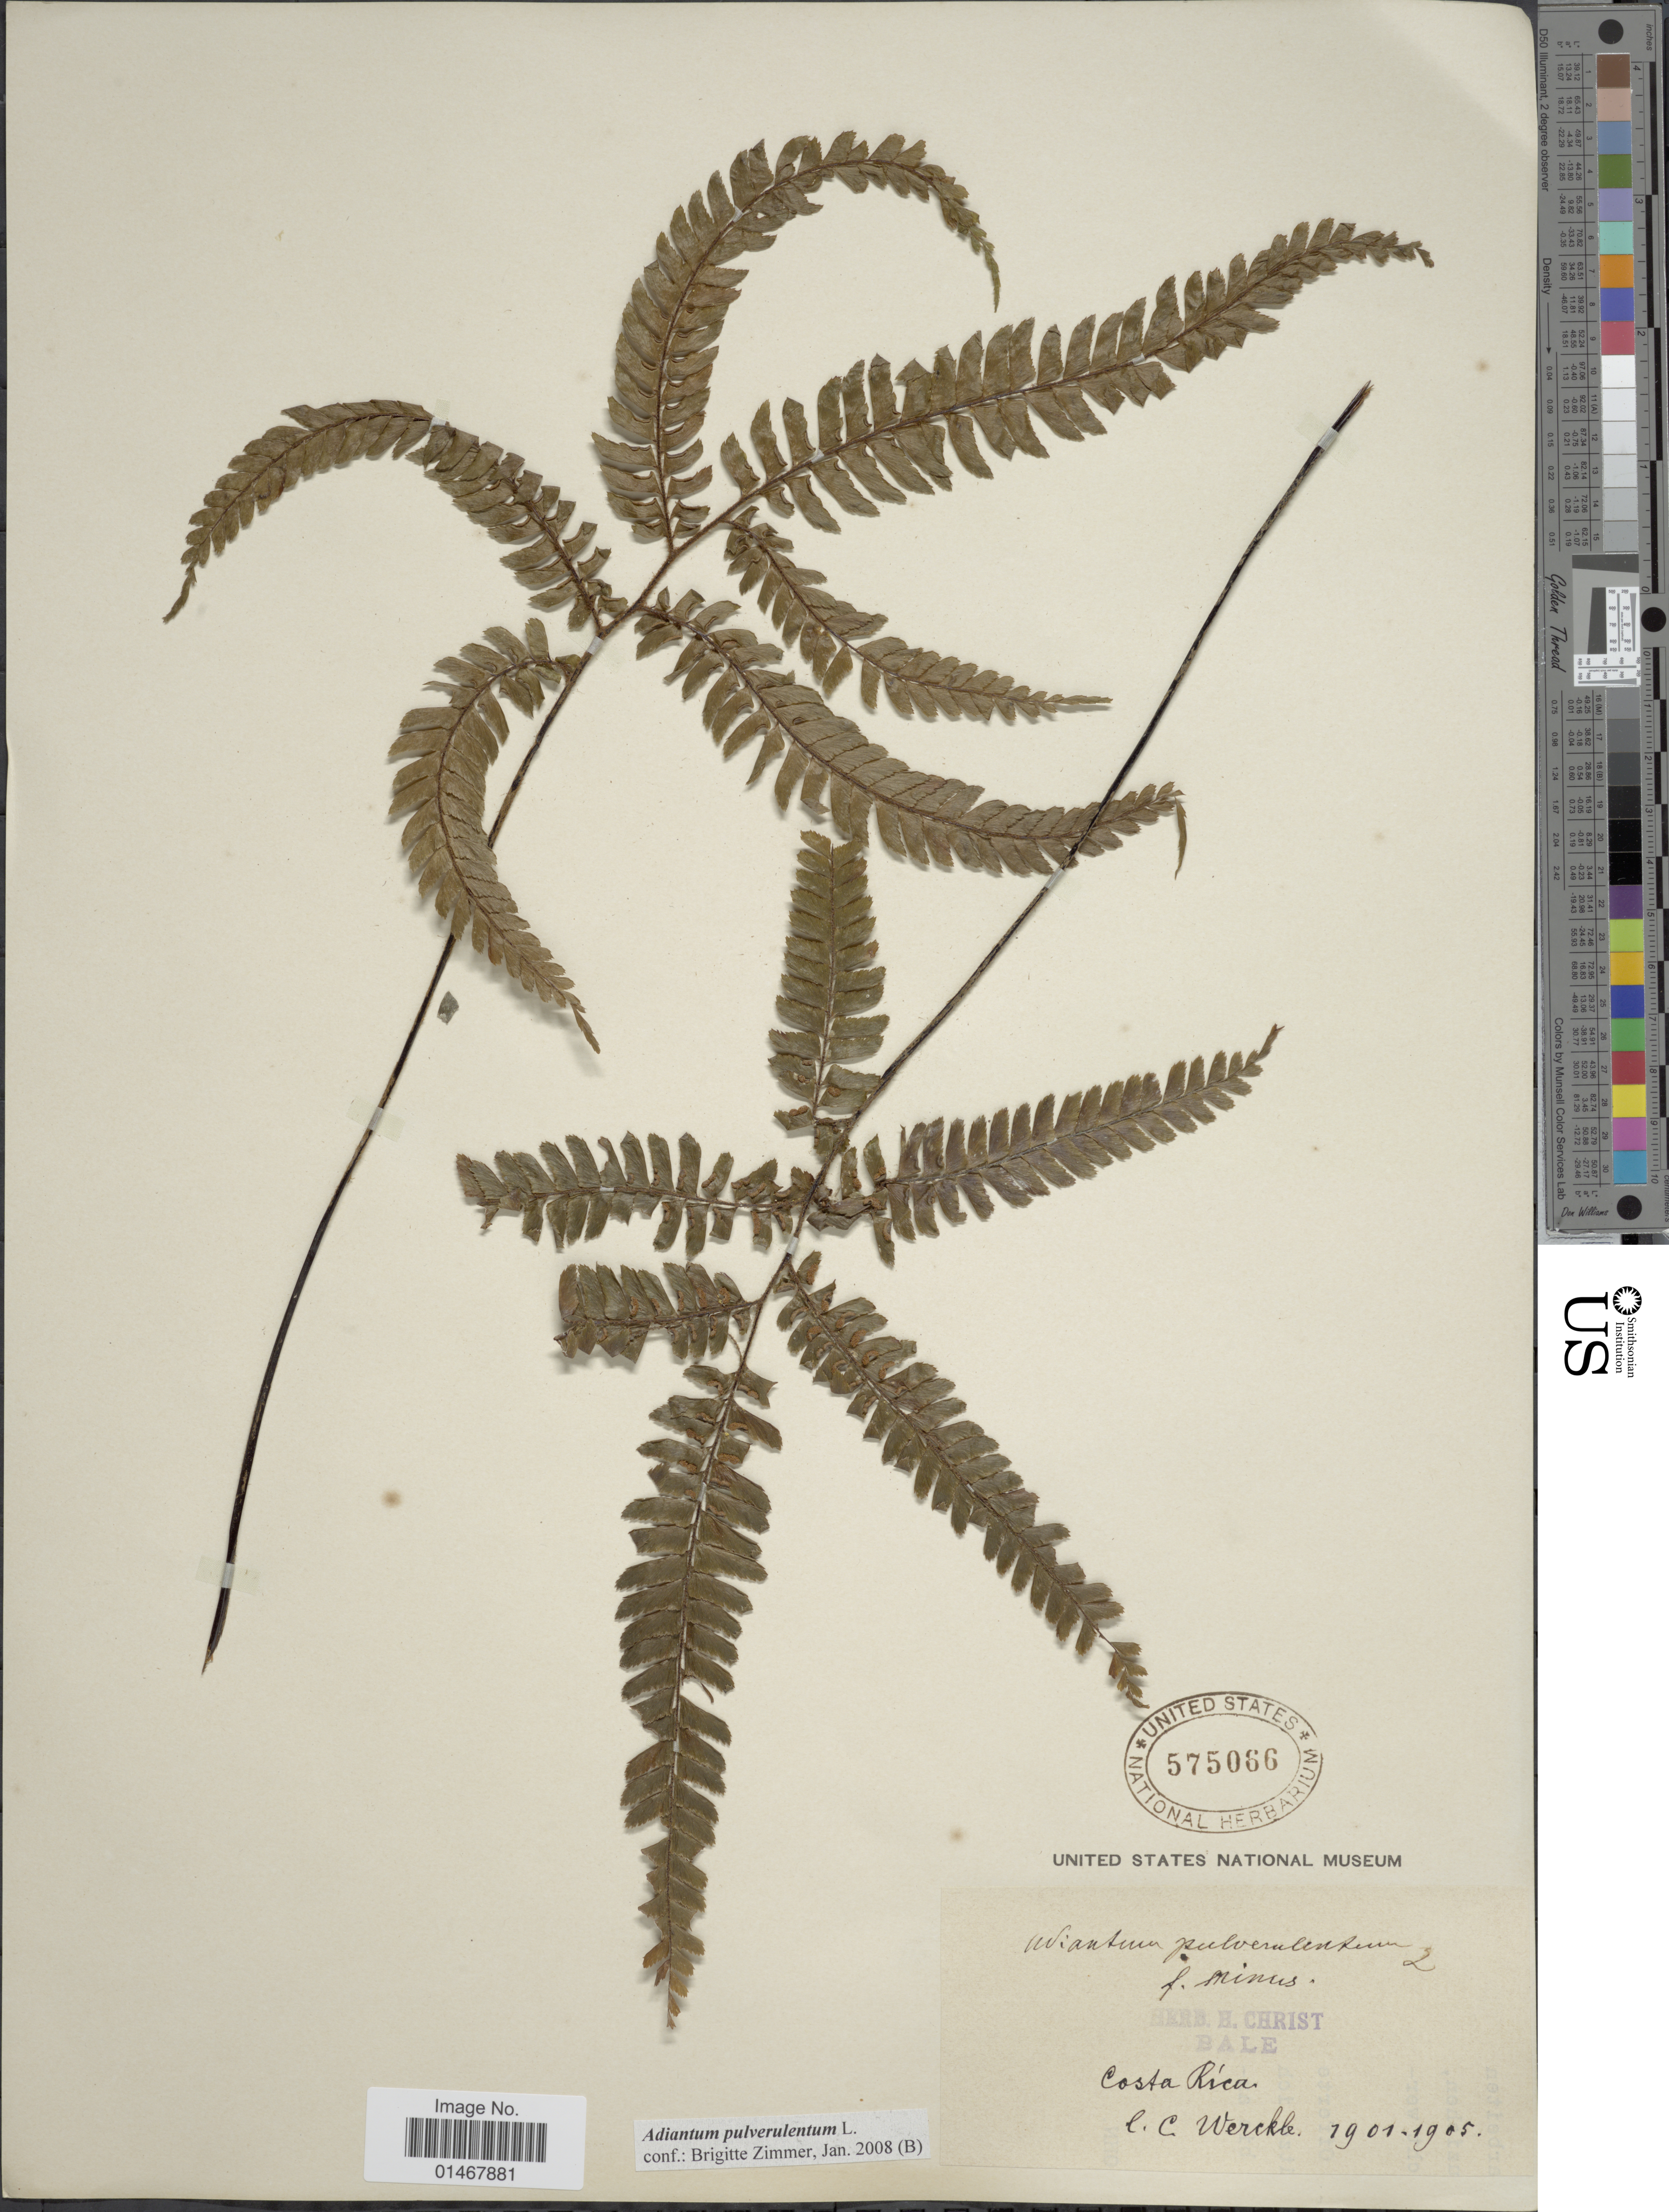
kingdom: Plantae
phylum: Tracheophyta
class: Polypodiopsida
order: Polypodiales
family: Pteridaceae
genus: Adiantum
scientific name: Adiantum pulverulentum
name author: L.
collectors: C. C Wercklé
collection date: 1901/1905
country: Costa Rica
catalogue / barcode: US 575066